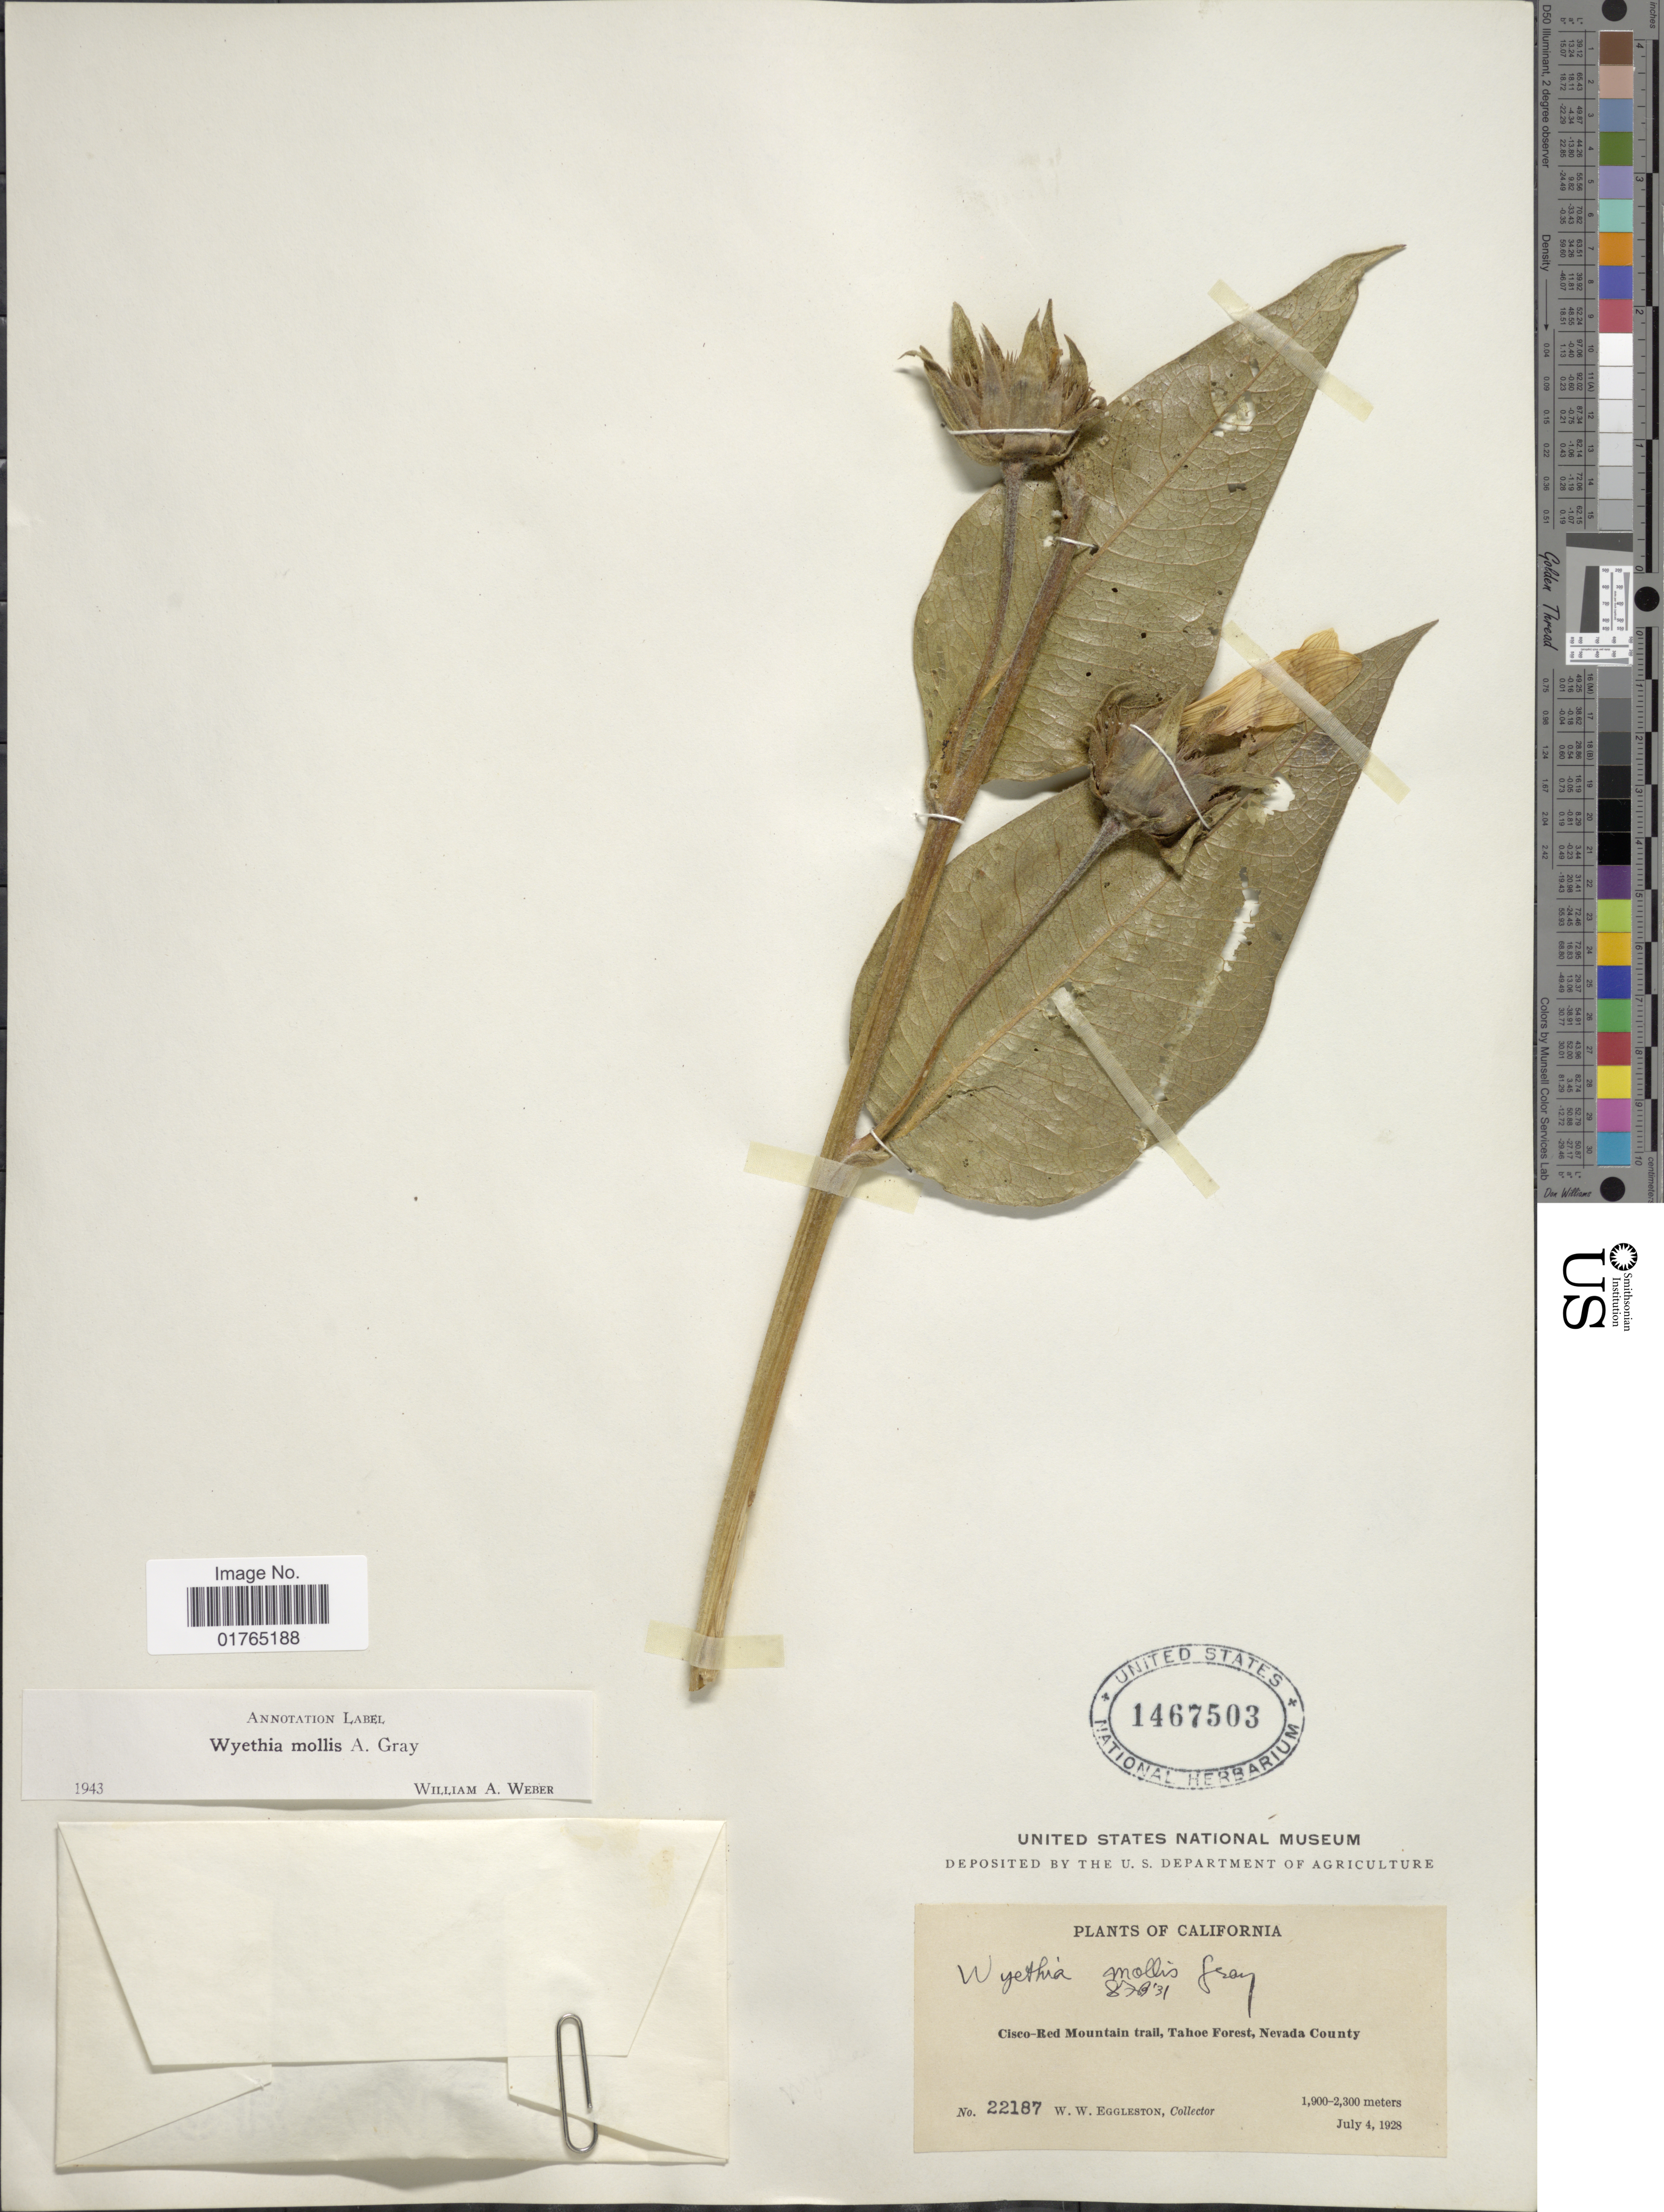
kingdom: Plantae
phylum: Tracheophyta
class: Magnoliopsida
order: Asterales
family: Asteraceae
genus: Wyethia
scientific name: Wyethia mollis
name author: A. Gray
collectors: W. W. Eggleston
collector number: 22187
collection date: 1928-07-04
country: United States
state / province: California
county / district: Nevada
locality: Cisco-Red Mountain trail, Tahoe Forest, Nevada County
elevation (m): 1900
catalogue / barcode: US 1467503